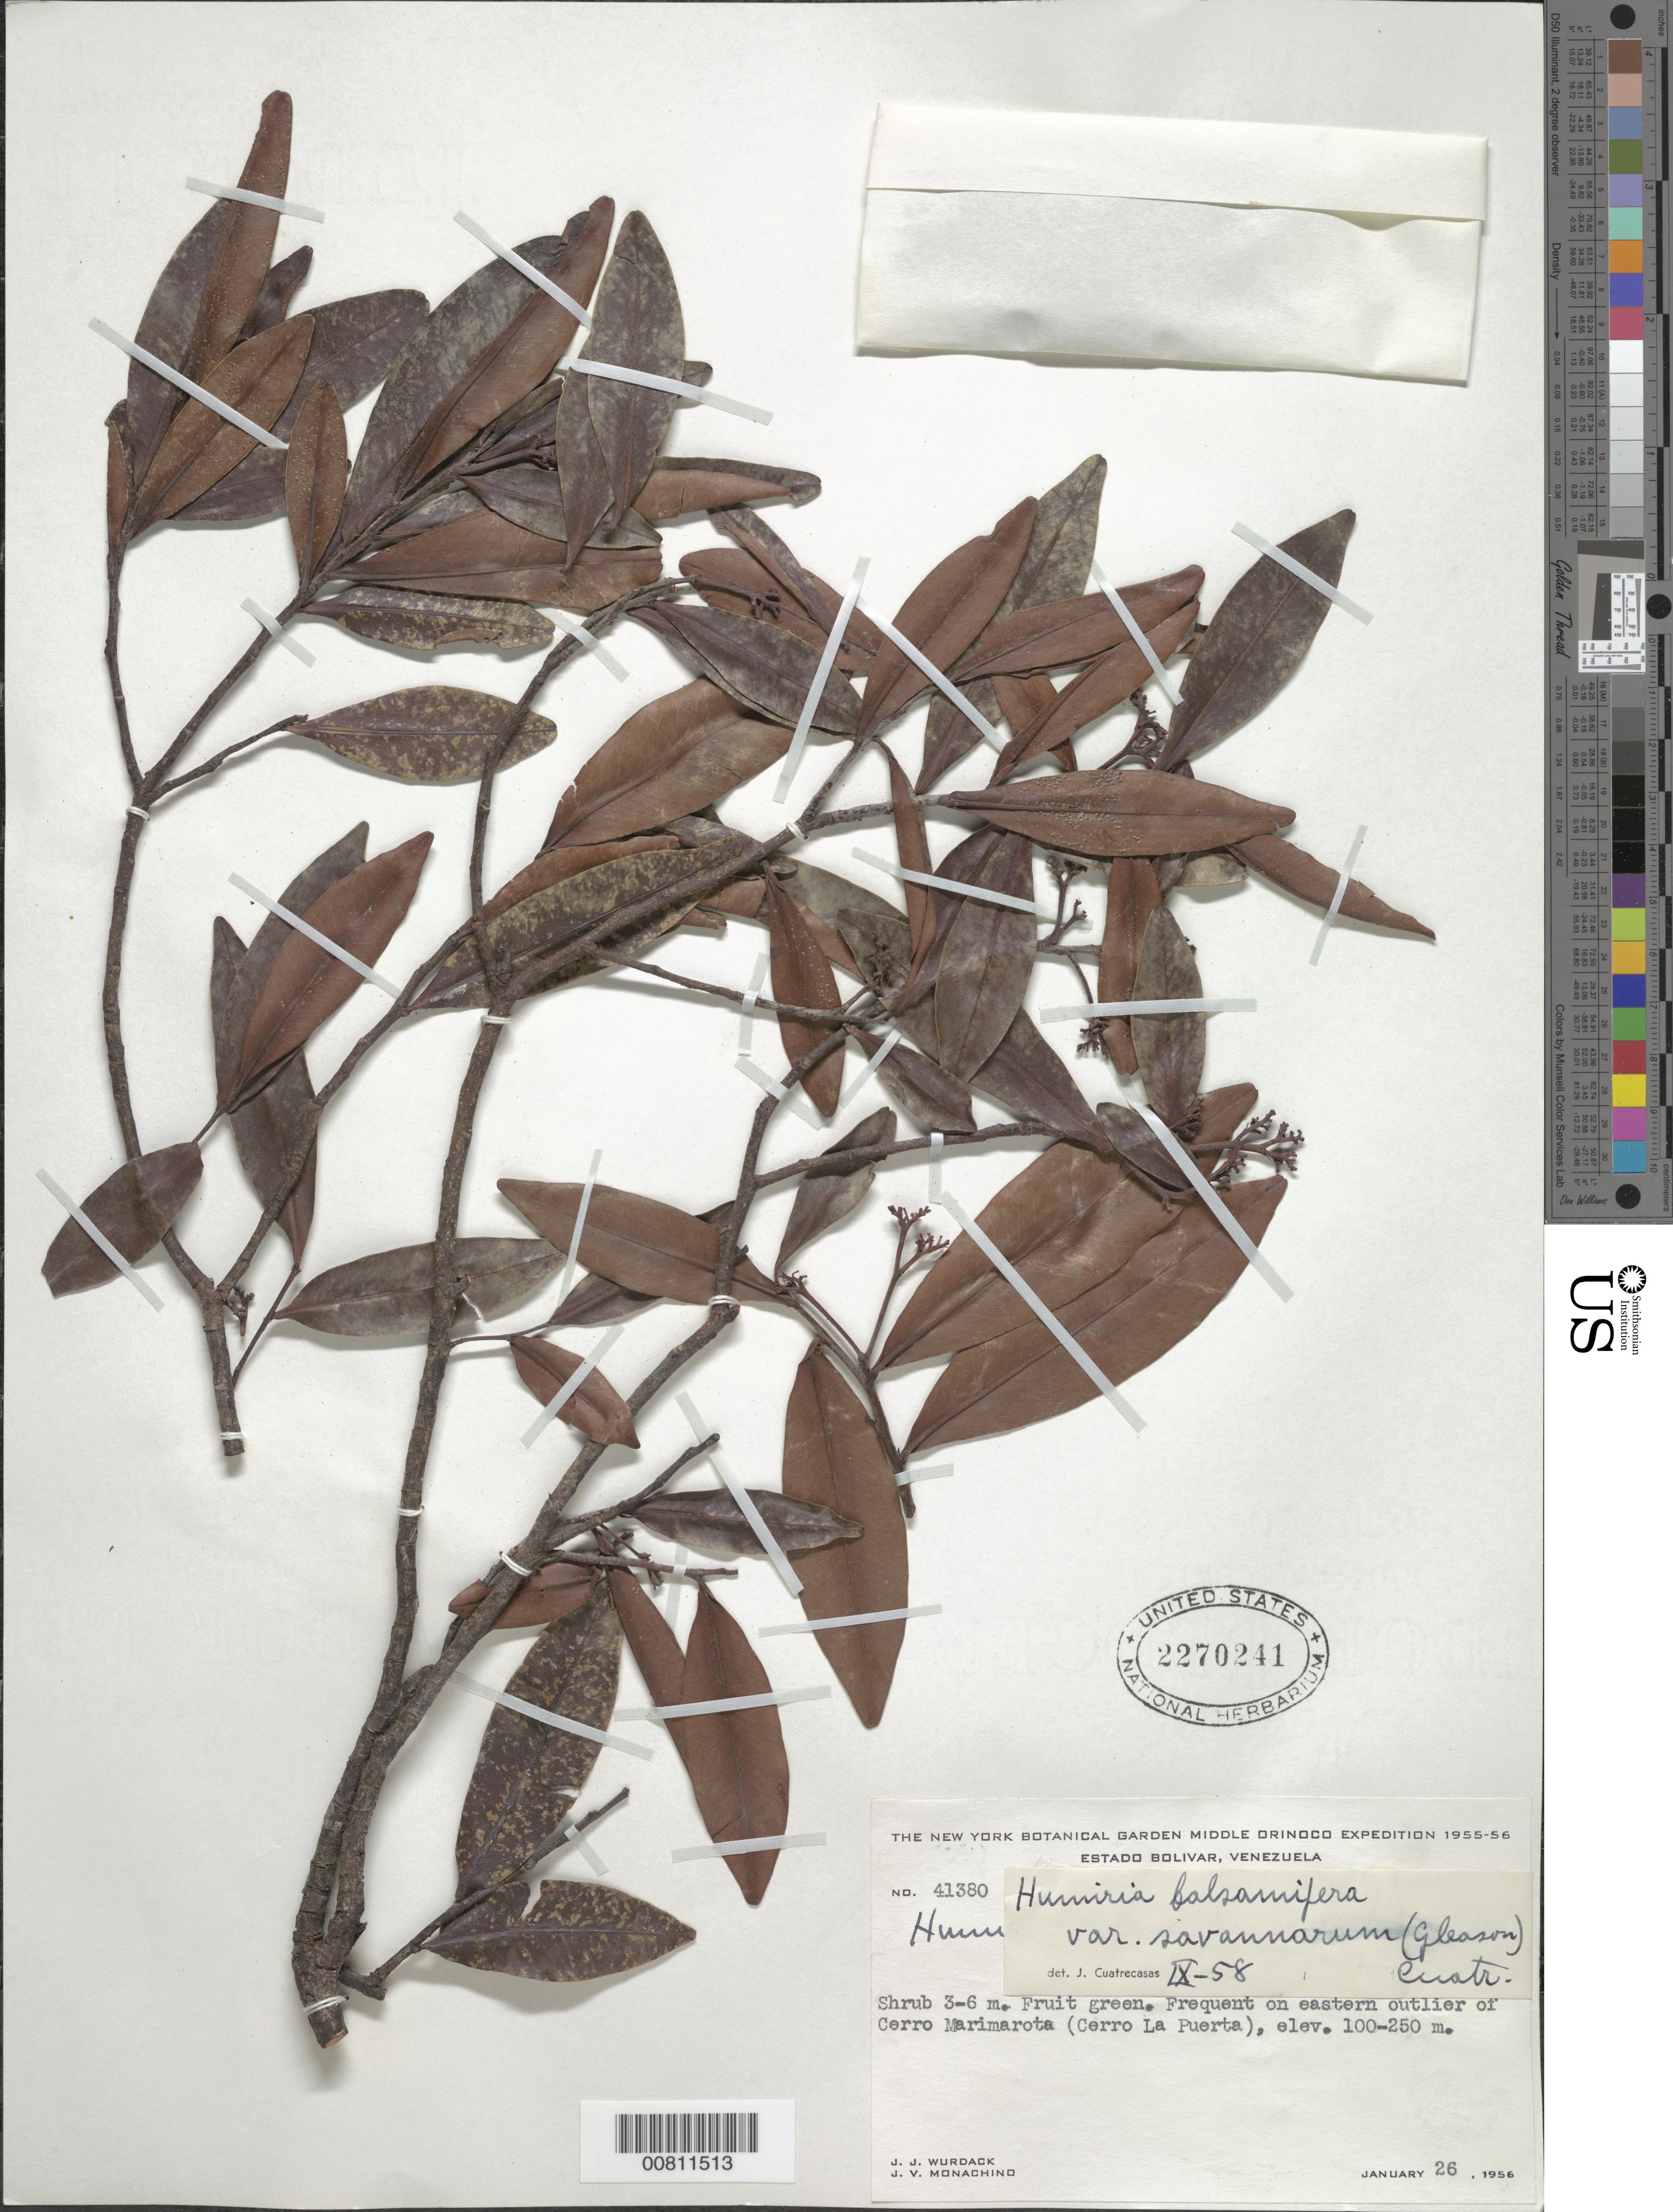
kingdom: Plantae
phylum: Tracheophyta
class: Magnoliopsida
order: Malpighiales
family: Humiriaceae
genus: Humiria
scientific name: Humiria balsamifera var. savannarum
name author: (Gleason) Cuatrec.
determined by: Cuatrecasas, J.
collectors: J. J. Wurdack & J. V. Monachino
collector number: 41380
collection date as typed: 26-Jan-56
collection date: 1956-01-26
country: Venezuela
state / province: Bolívar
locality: Cerro La Puerta (eastern outlier of Cerro Marimarota)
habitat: Outlier of cerro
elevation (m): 100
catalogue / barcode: US 2270241